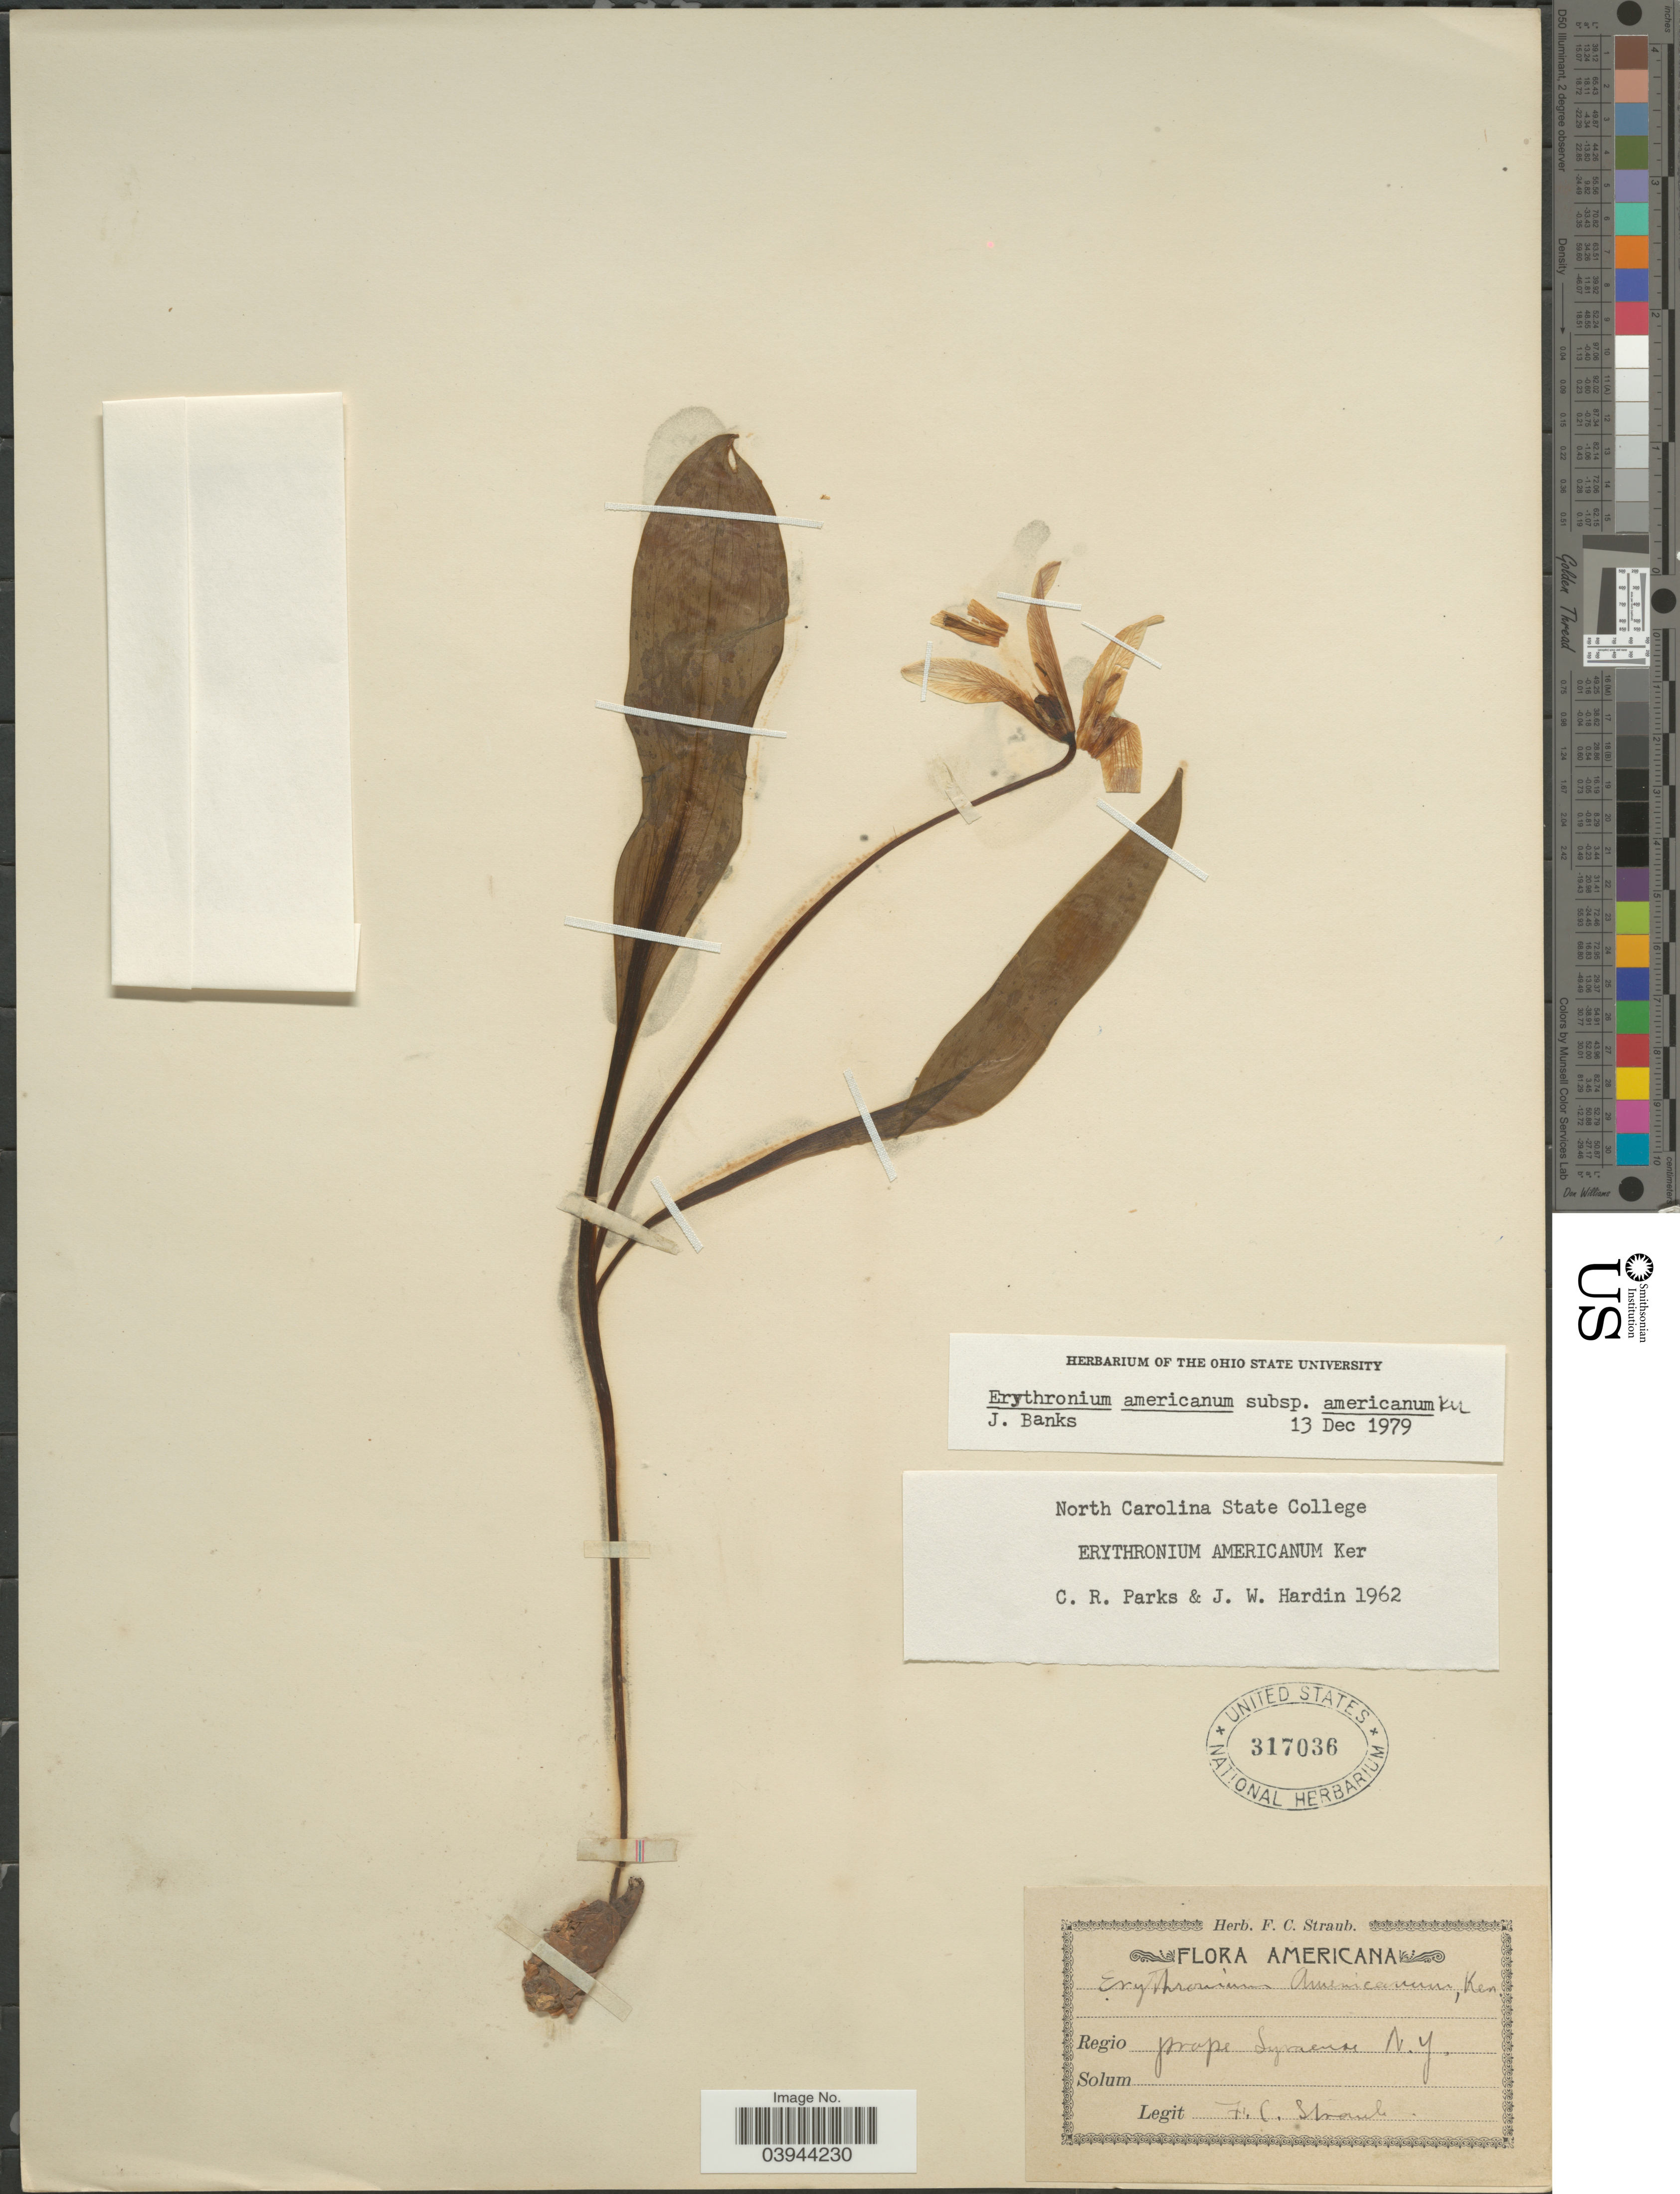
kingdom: Plantae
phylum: Tracheophyta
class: Liliopsida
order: Liliales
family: Liliaceae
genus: Erythronium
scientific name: Erythronium americanum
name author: Ker Gawl.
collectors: F. Straub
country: United States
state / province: New York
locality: Regio prope Syracuse.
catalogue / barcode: US 317036